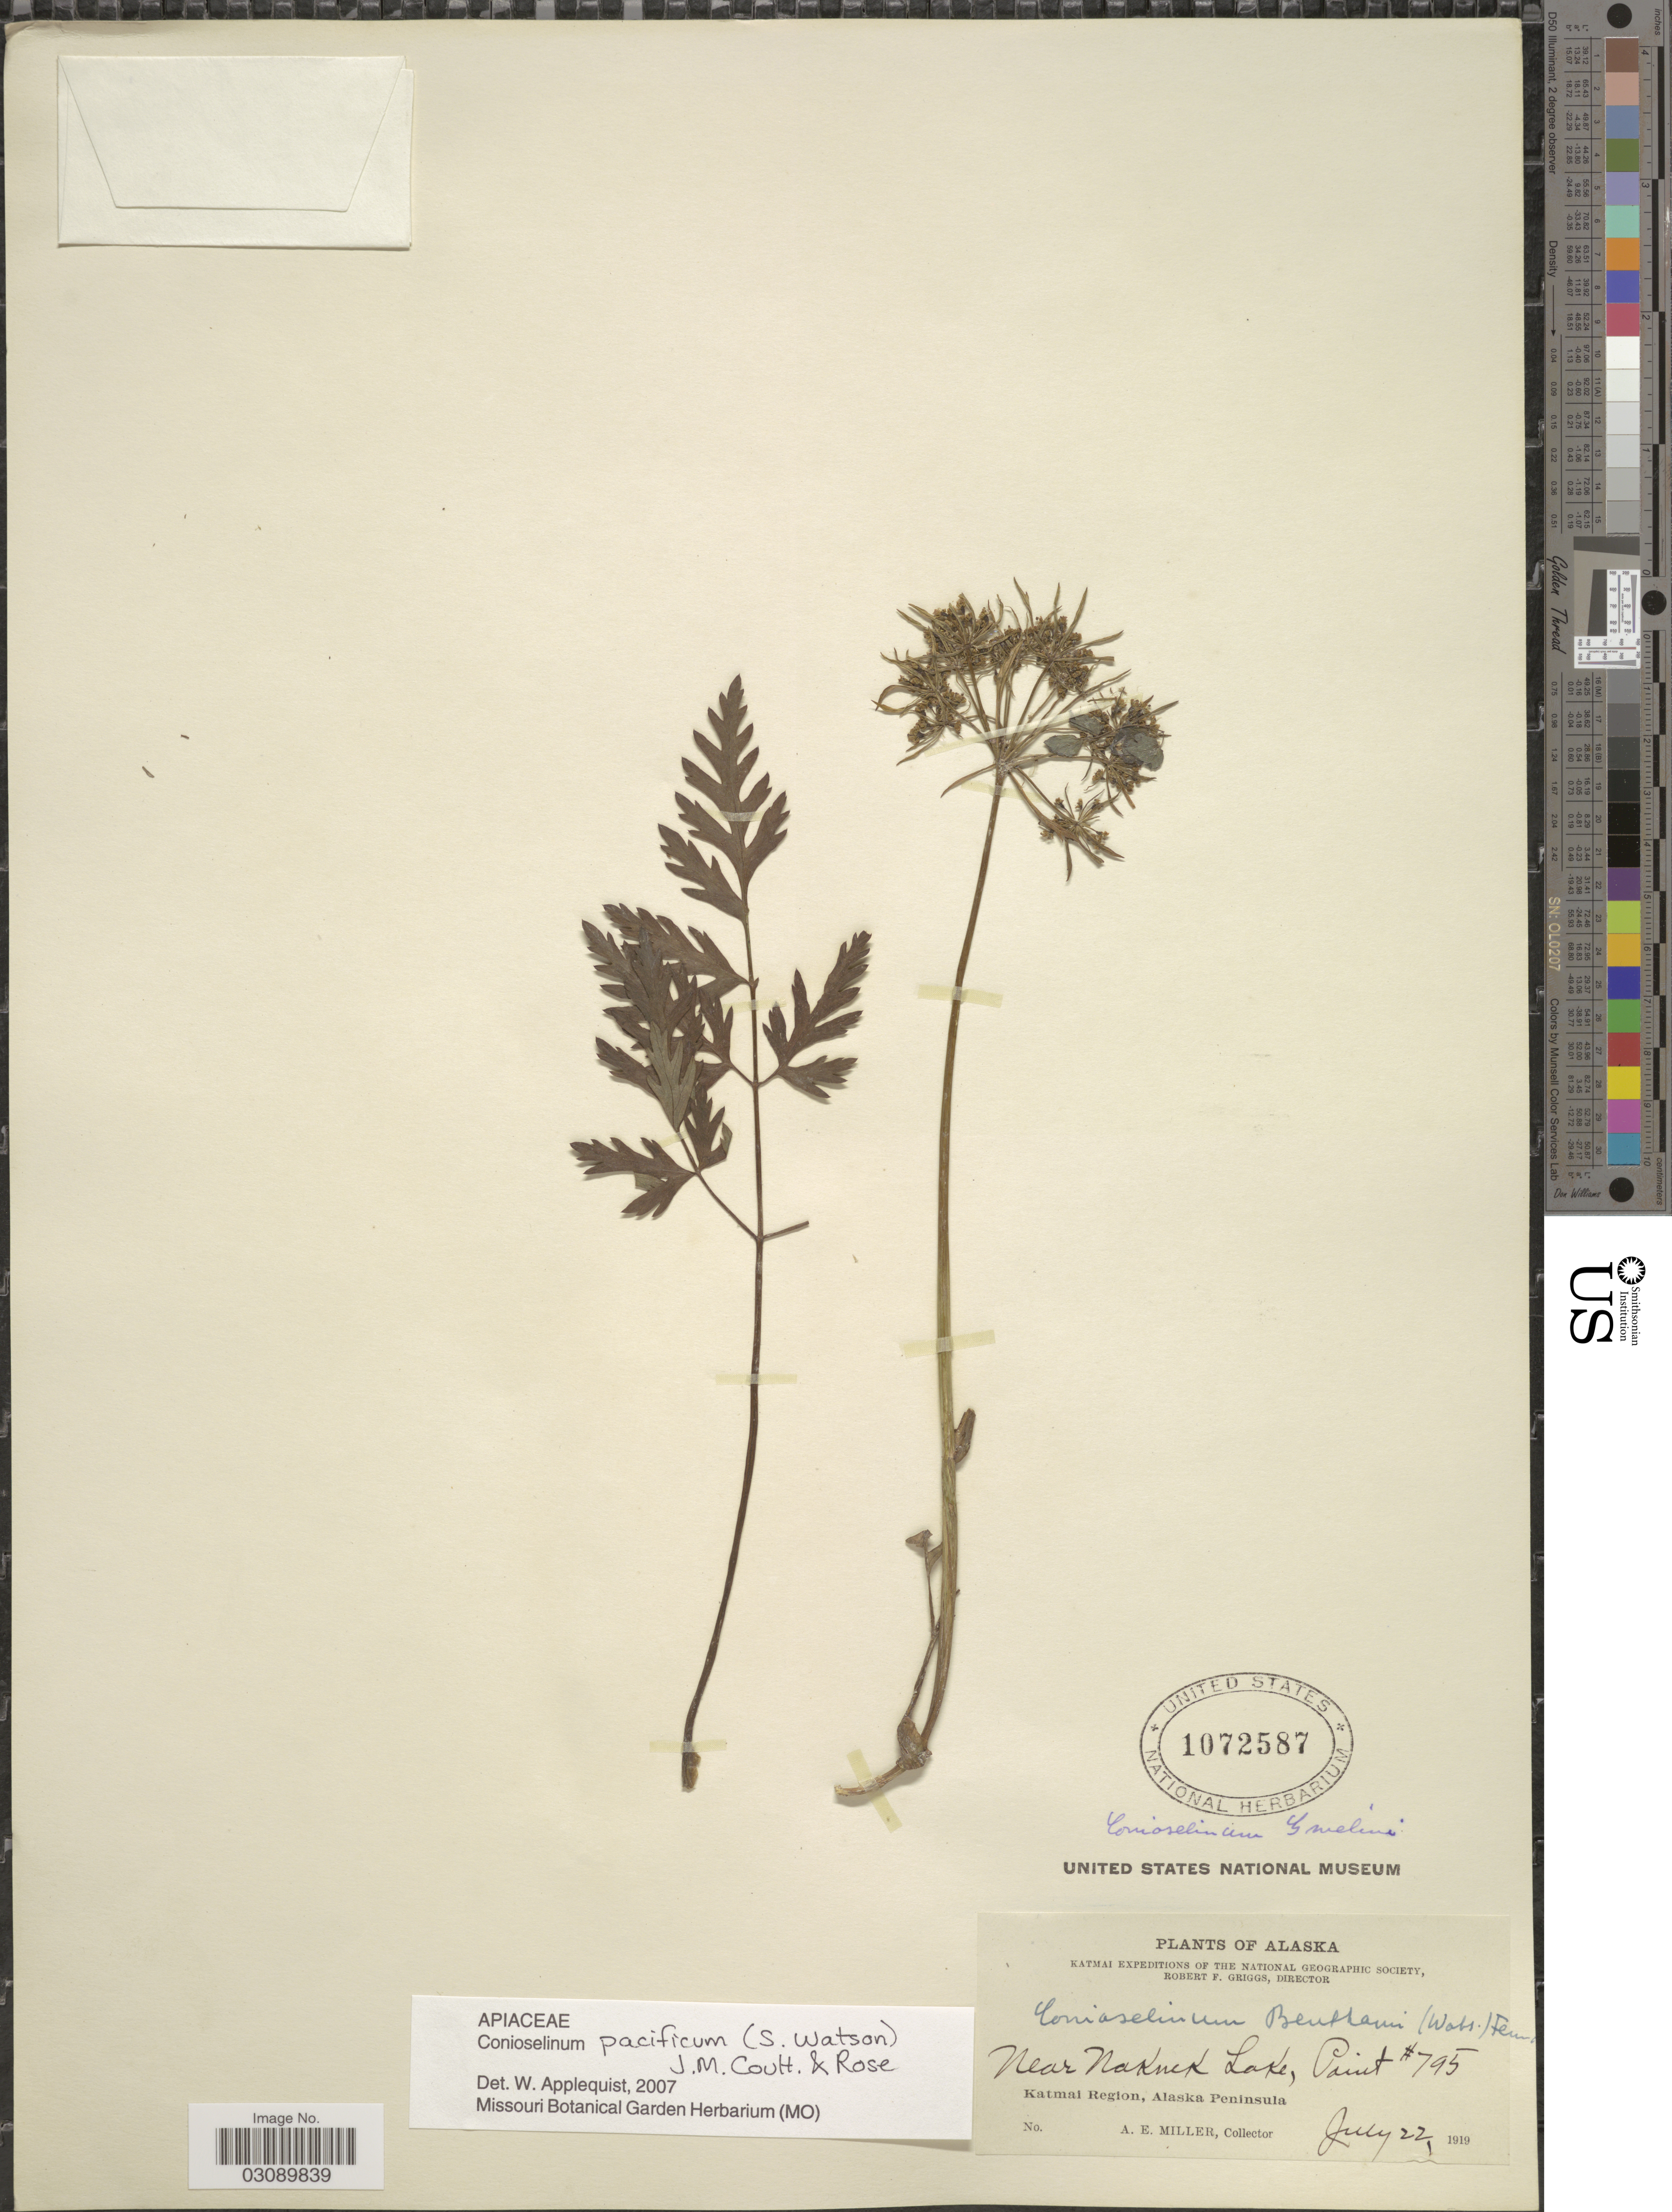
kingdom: Plantae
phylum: Tracheophyta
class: Magnoliopsida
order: Apiales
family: Apiaceae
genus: Conioselinum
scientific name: Conioselinum pacificum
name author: (S. Watson) J.M. Coult. & Rose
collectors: A. E. Miller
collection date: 1919-07-22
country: United States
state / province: Alaska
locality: Near Naknek Lake, Point #795. Katmai Region, Alaska Peninsula.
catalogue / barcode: US 1072587